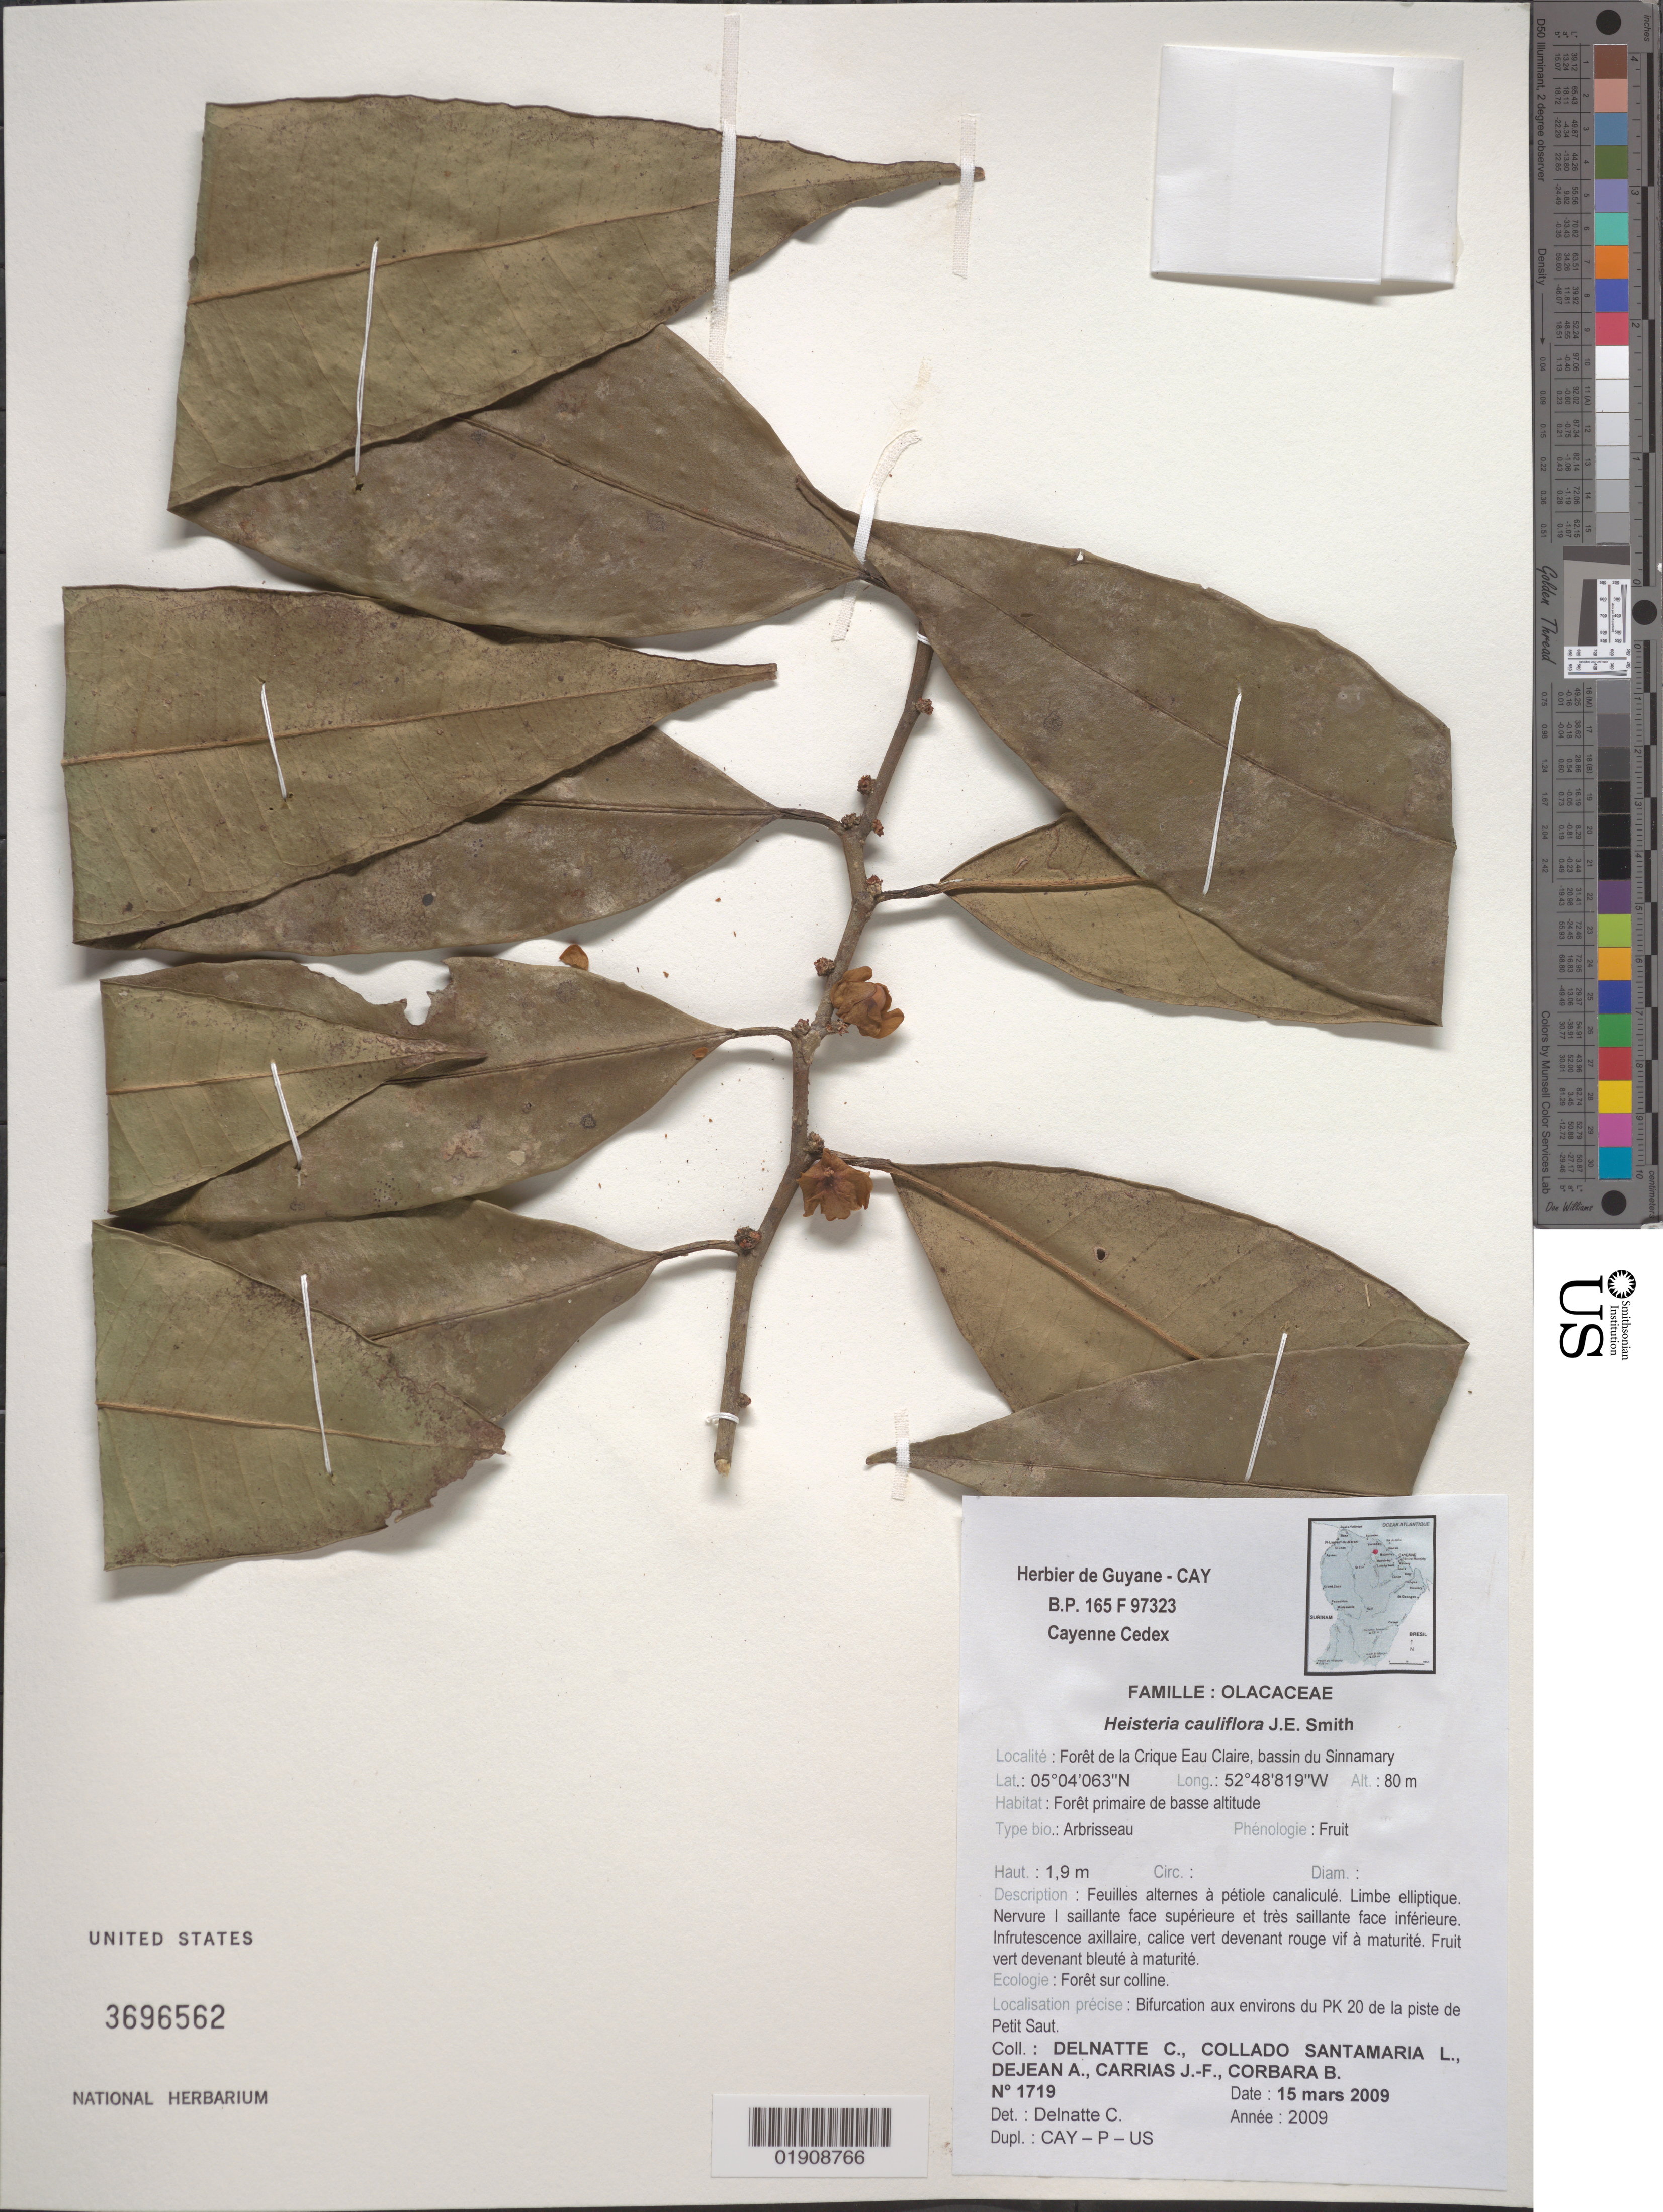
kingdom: Plantae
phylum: Tracheophyta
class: Magnoliopsida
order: Santalales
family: Erythropalaceae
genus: Heisteria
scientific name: Heisteria cauliflora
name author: Sm.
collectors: C. Delnatte, L. Collado Santamaria, A. Dejean, J. Carrias & B. Corbara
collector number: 1719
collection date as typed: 15 March 2009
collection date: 2009-03-15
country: French Guiana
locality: Foret de la Crique Eau Claire, bassin du Sinnamary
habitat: Foret sur colline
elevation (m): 80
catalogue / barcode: US 3696562